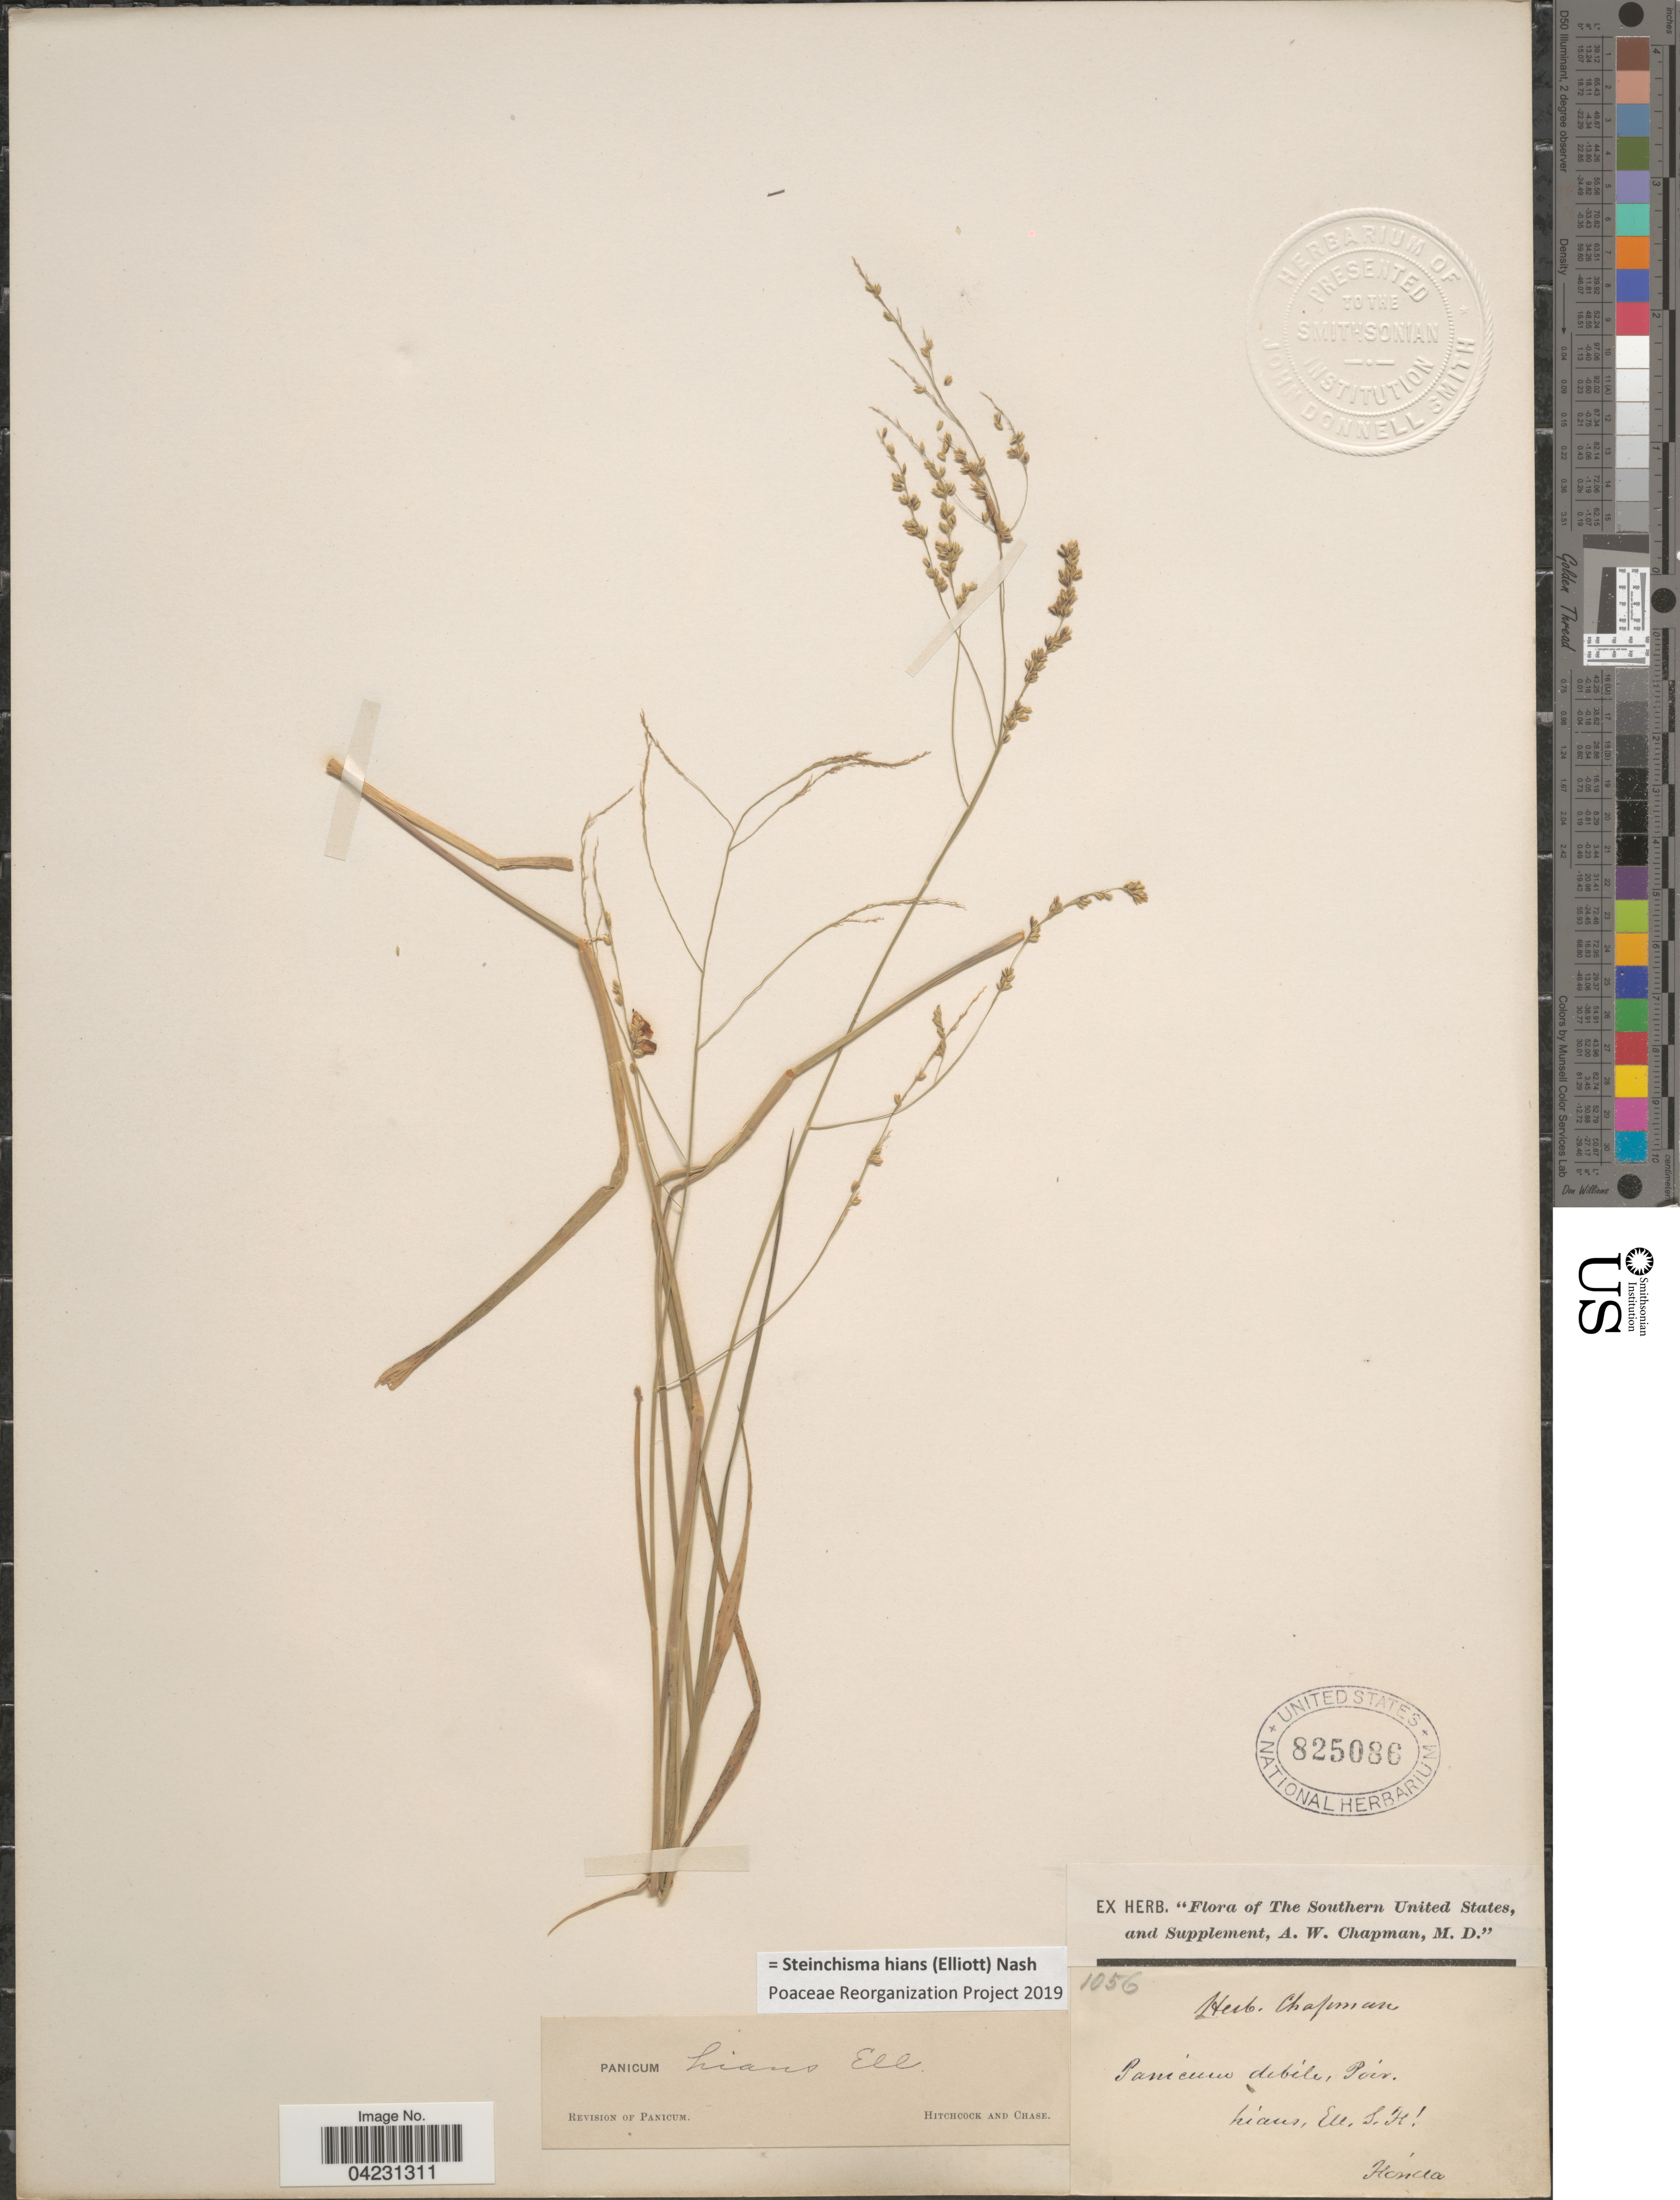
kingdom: Plantae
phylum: Tracheophyta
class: Liliopsida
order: Poales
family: Poaceae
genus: Steinchisma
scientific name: Steinchisma hians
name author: (Elliott) Nash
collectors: ex herb. A.W. Chapman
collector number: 1056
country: United States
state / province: Florida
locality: Southern United States.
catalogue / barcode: US 825086